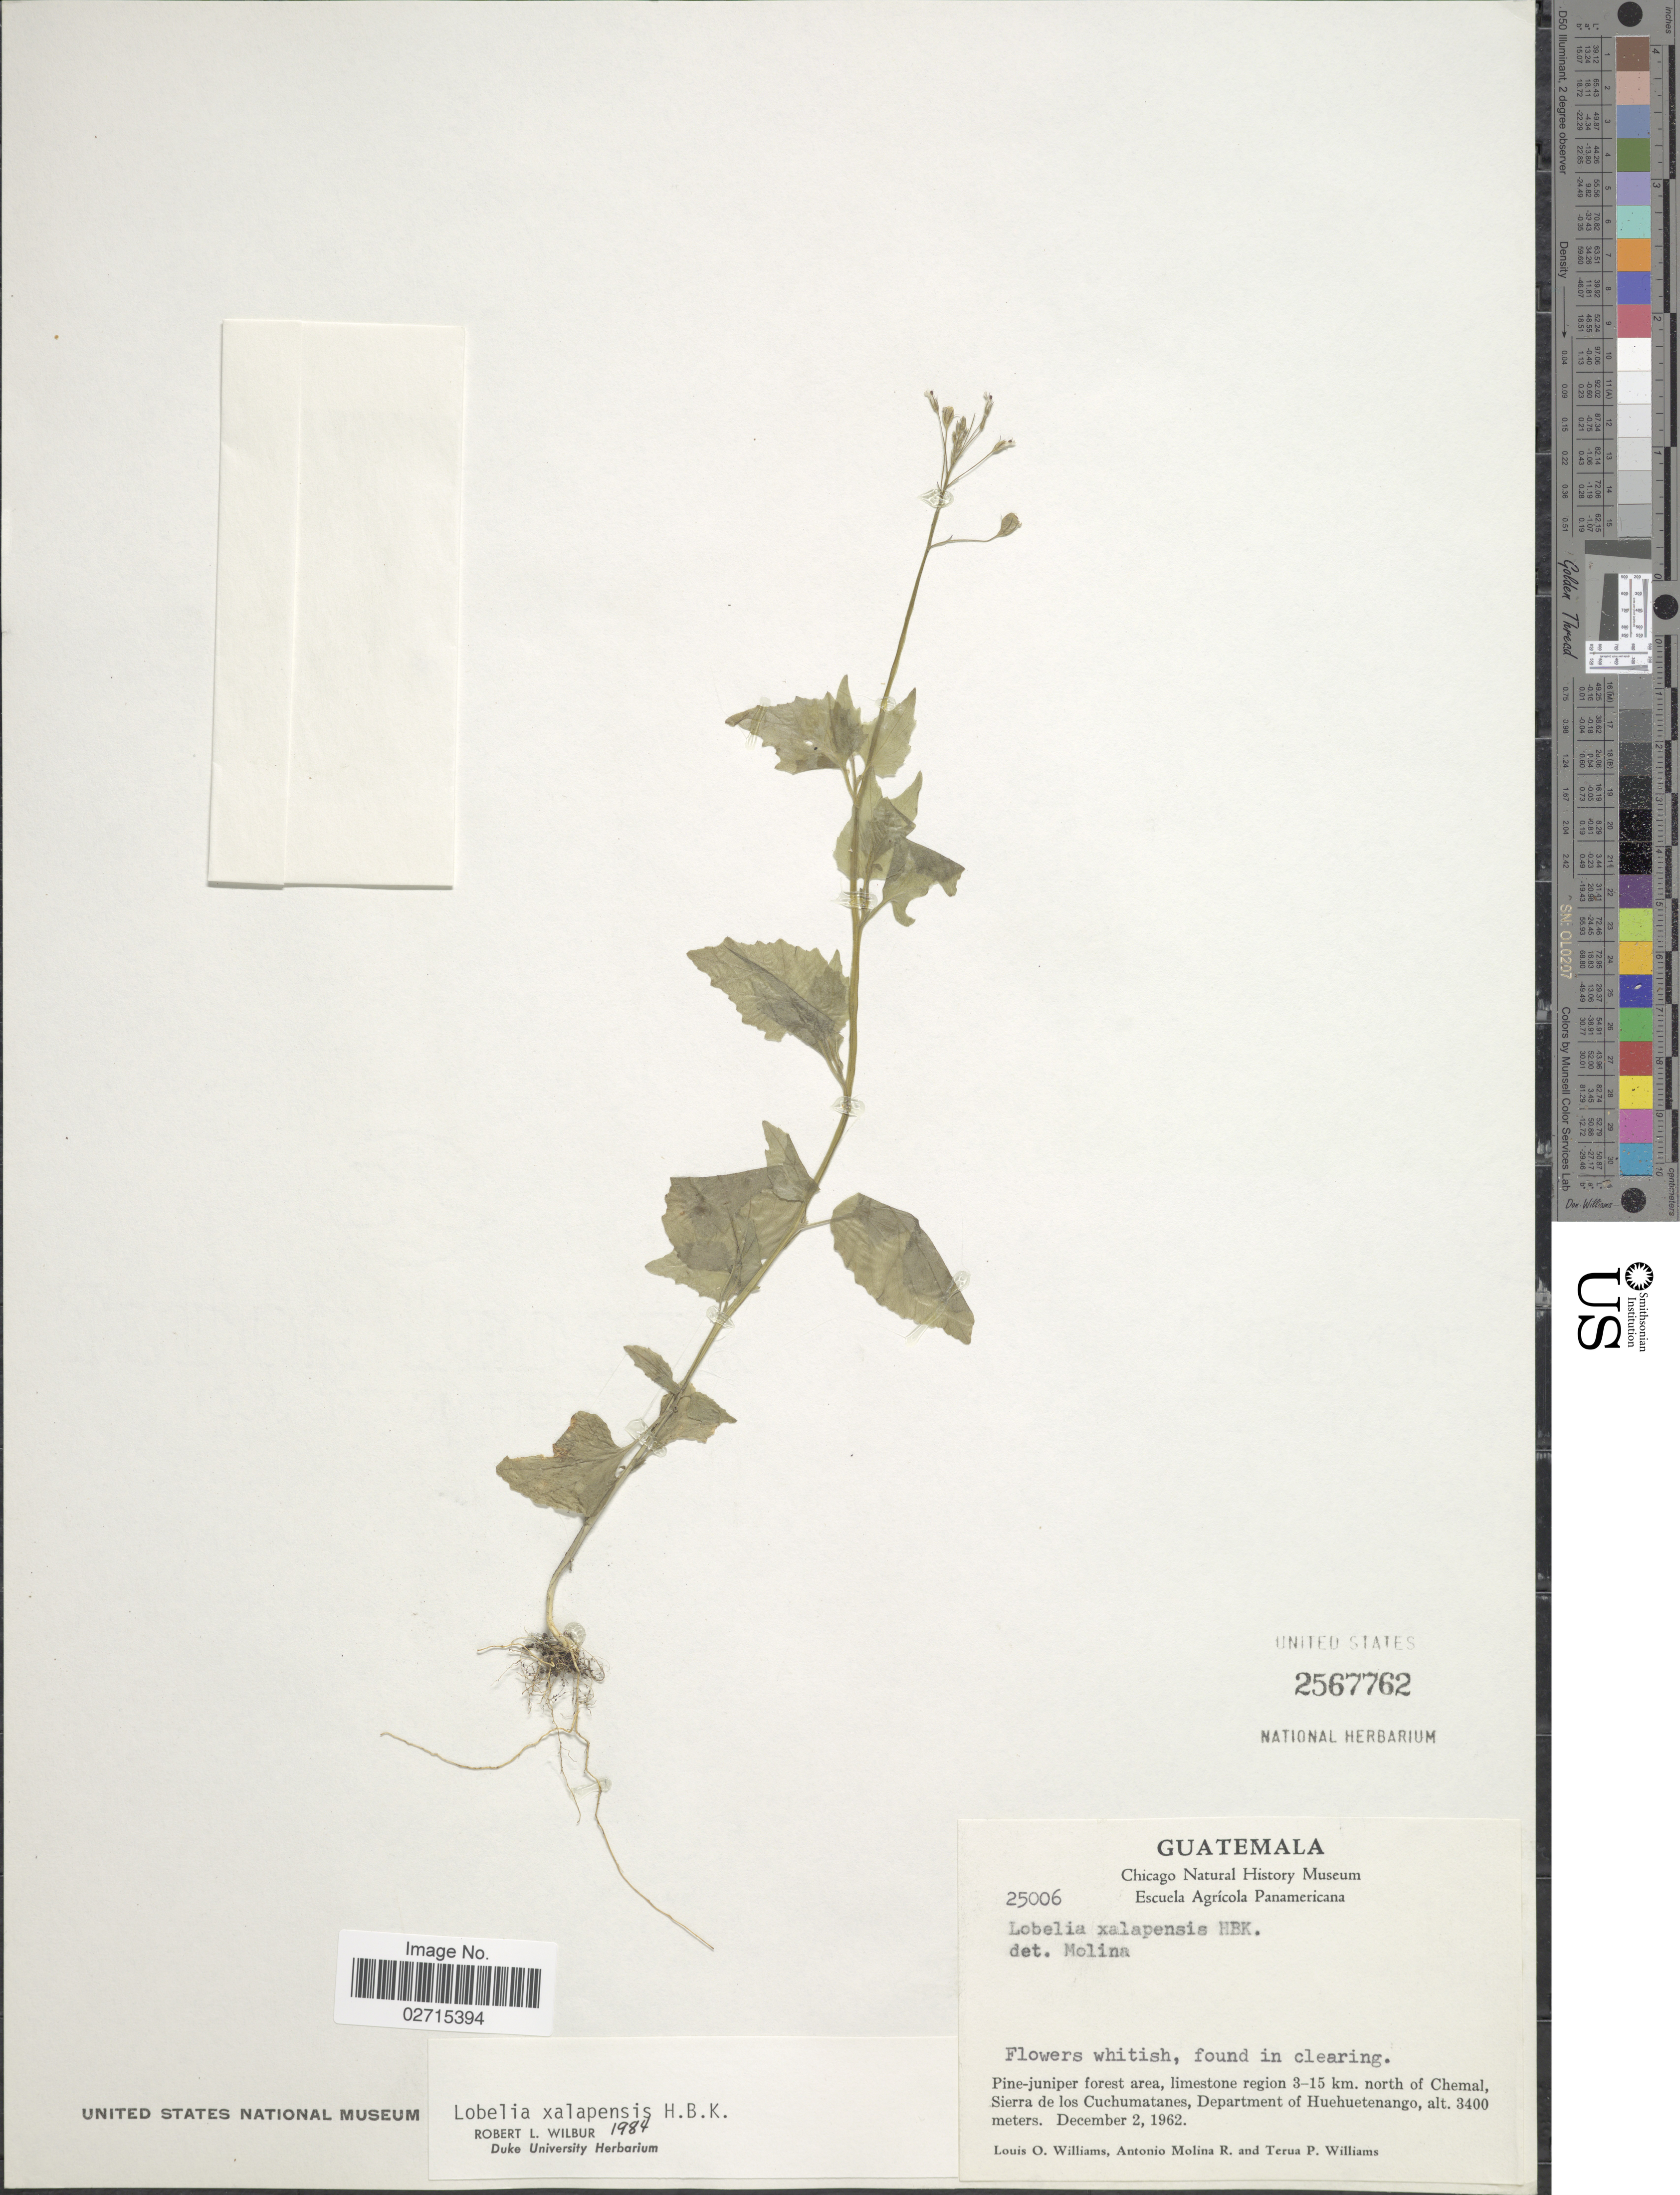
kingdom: Plantae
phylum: Tracheophyta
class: Magnoliopsida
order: Asterales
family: Campanulaceae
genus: Lobelia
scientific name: Lobelia xalapensis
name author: Kunth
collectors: L. O. Williams, A. Molina R. & T. P. Williams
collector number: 25006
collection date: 1962-12-02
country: Guatemala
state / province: Huehuetenango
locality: Pine-juniper forest area, limestone region 3-15 km north of Chemal, Sierra de los Cuchumatanes, Department of Huehuetenango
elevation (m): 3400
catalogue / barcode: US 2567762